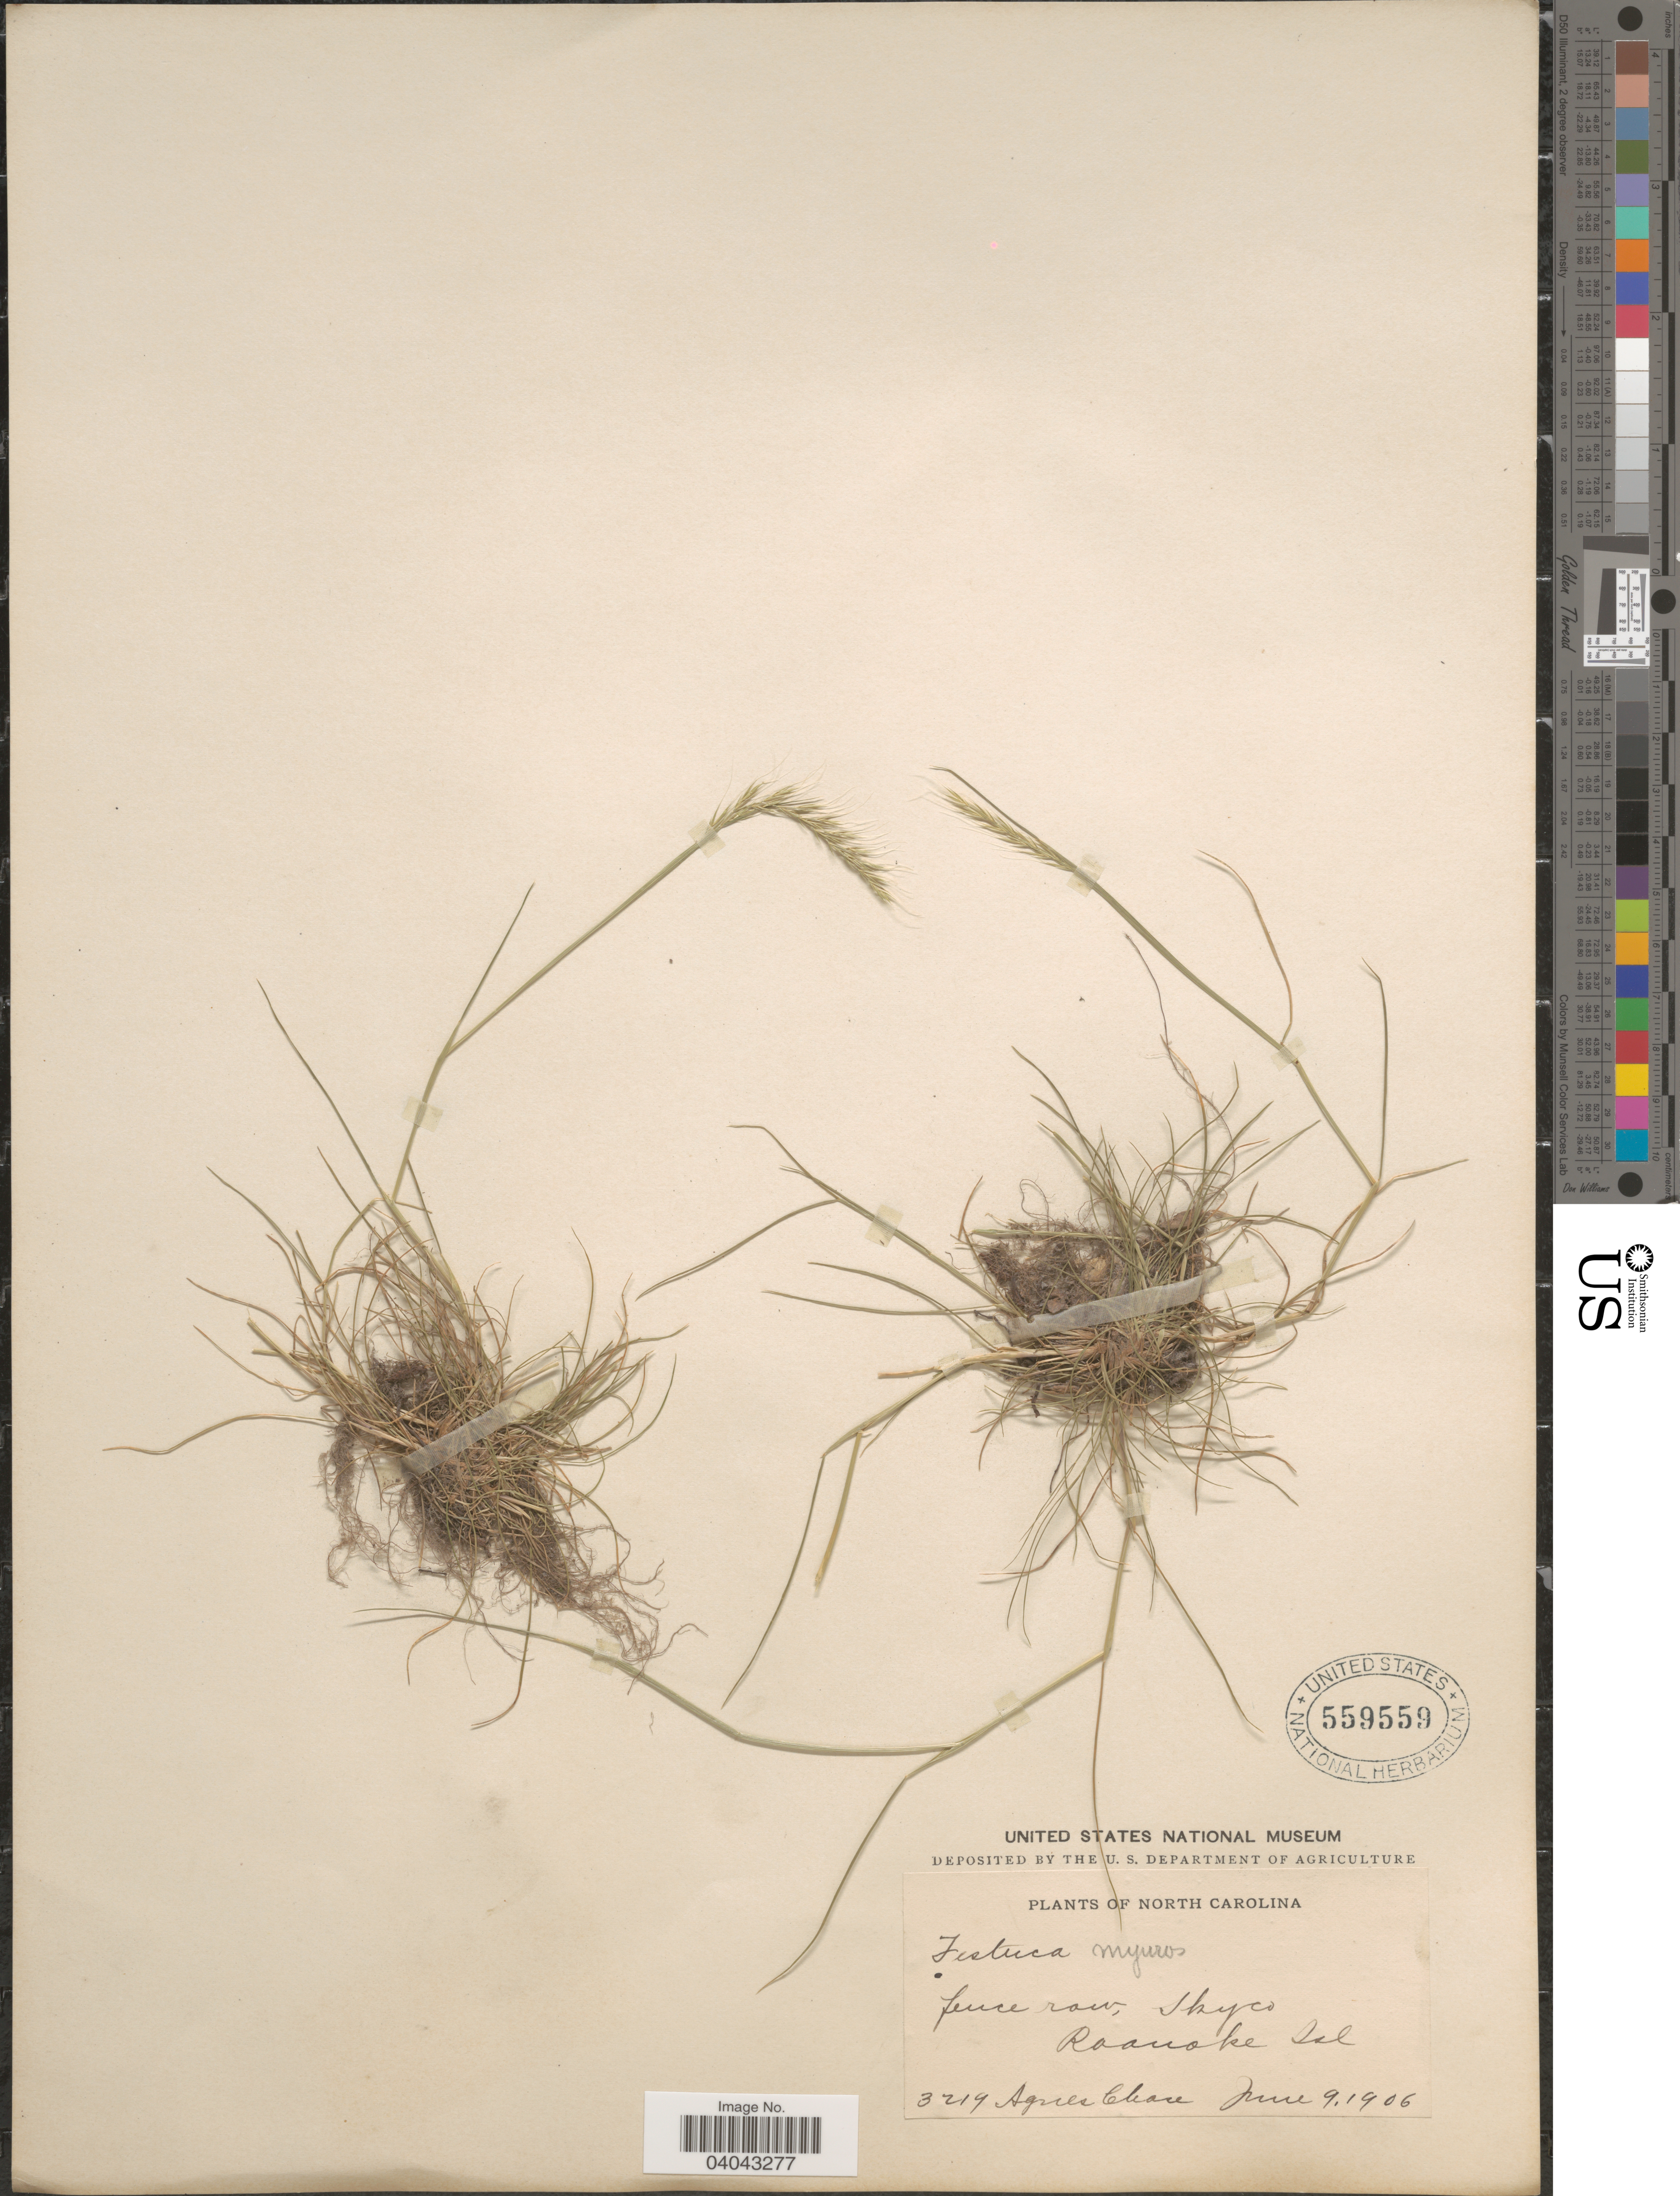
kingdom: Plantae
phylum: Tracheophyta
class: Liliopsida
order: Poales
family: Poaceae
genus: Festuca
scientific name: Festuca myuros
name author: L.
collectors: A. Chase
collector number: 3219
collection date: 1906-06-09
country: United States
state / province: North Carolina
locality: Sky Co. Roanoke Isl.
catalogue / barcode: US 559559